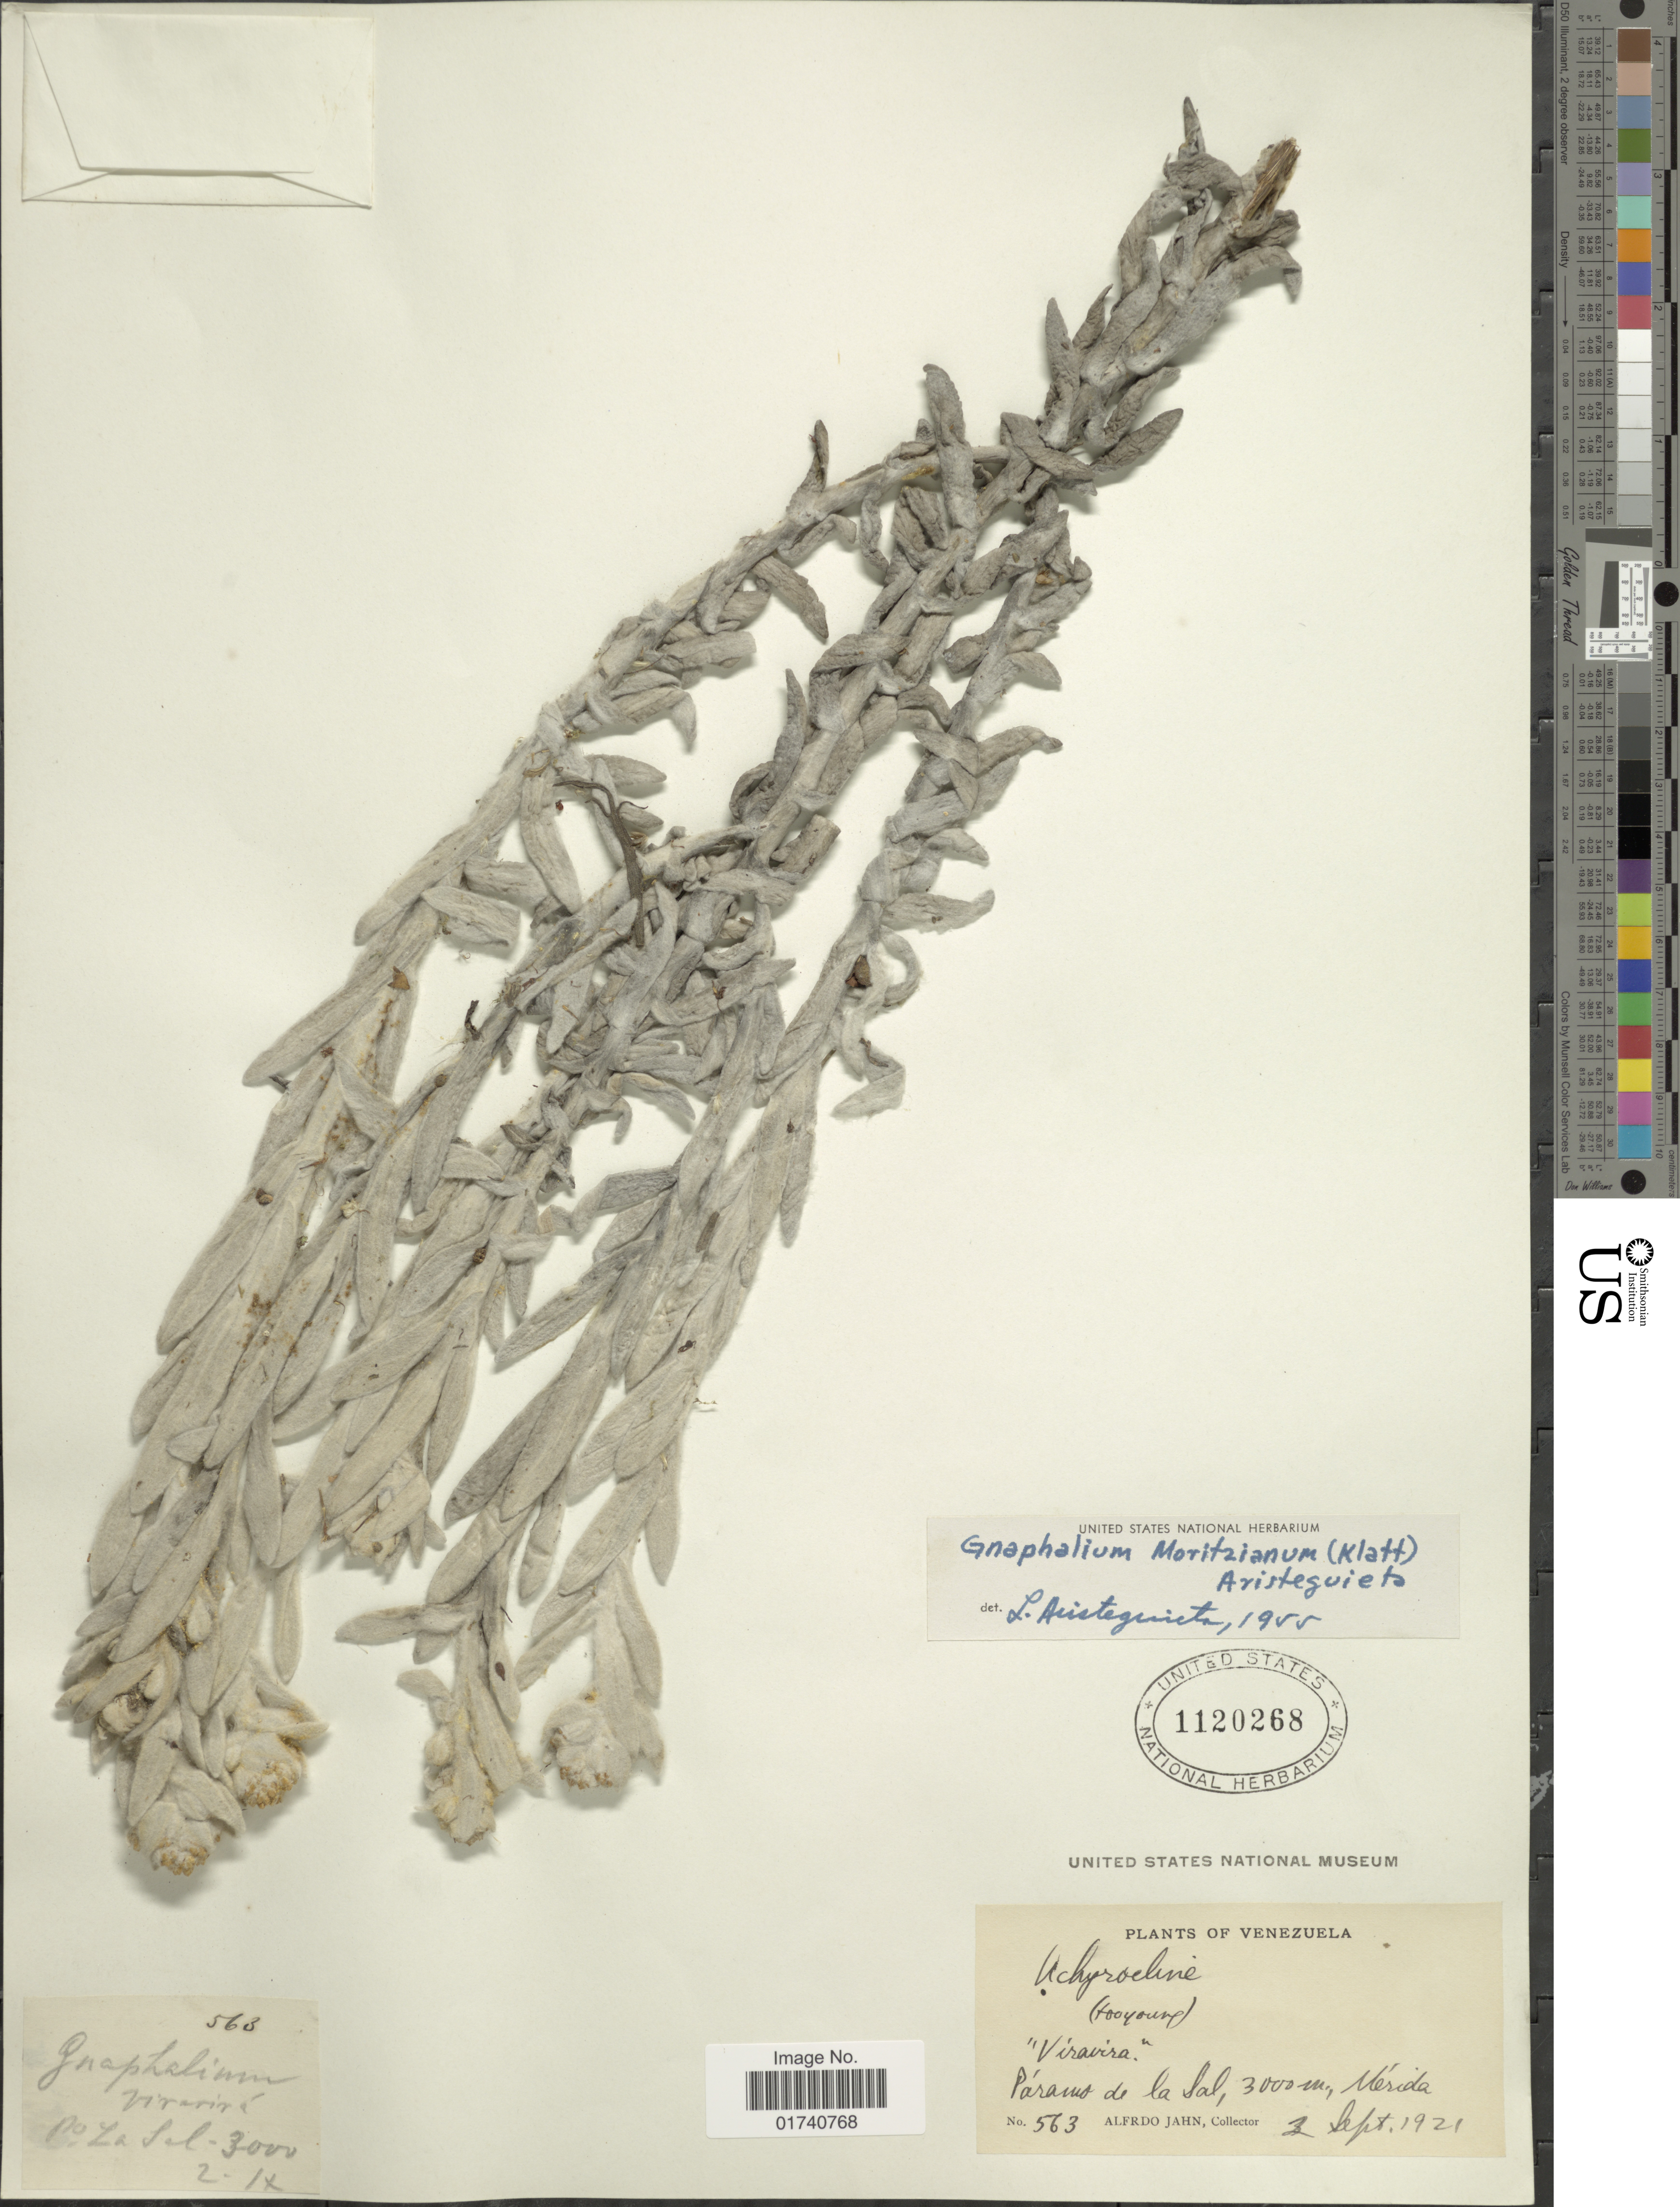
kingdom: Plantae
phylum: Tracheophyta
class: Magnoliopsida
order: Asterales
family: Asteraceae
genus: Pseudognaphalium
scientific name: Pseudognaphalium moritizianum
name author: (Klatt) V.M. Badillo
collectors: A. Jahn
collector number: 563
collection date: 1921-09-03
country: Venezuela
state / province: Mérida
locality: Paramo de la Sal.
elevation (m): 3000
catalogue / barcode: US 1120268